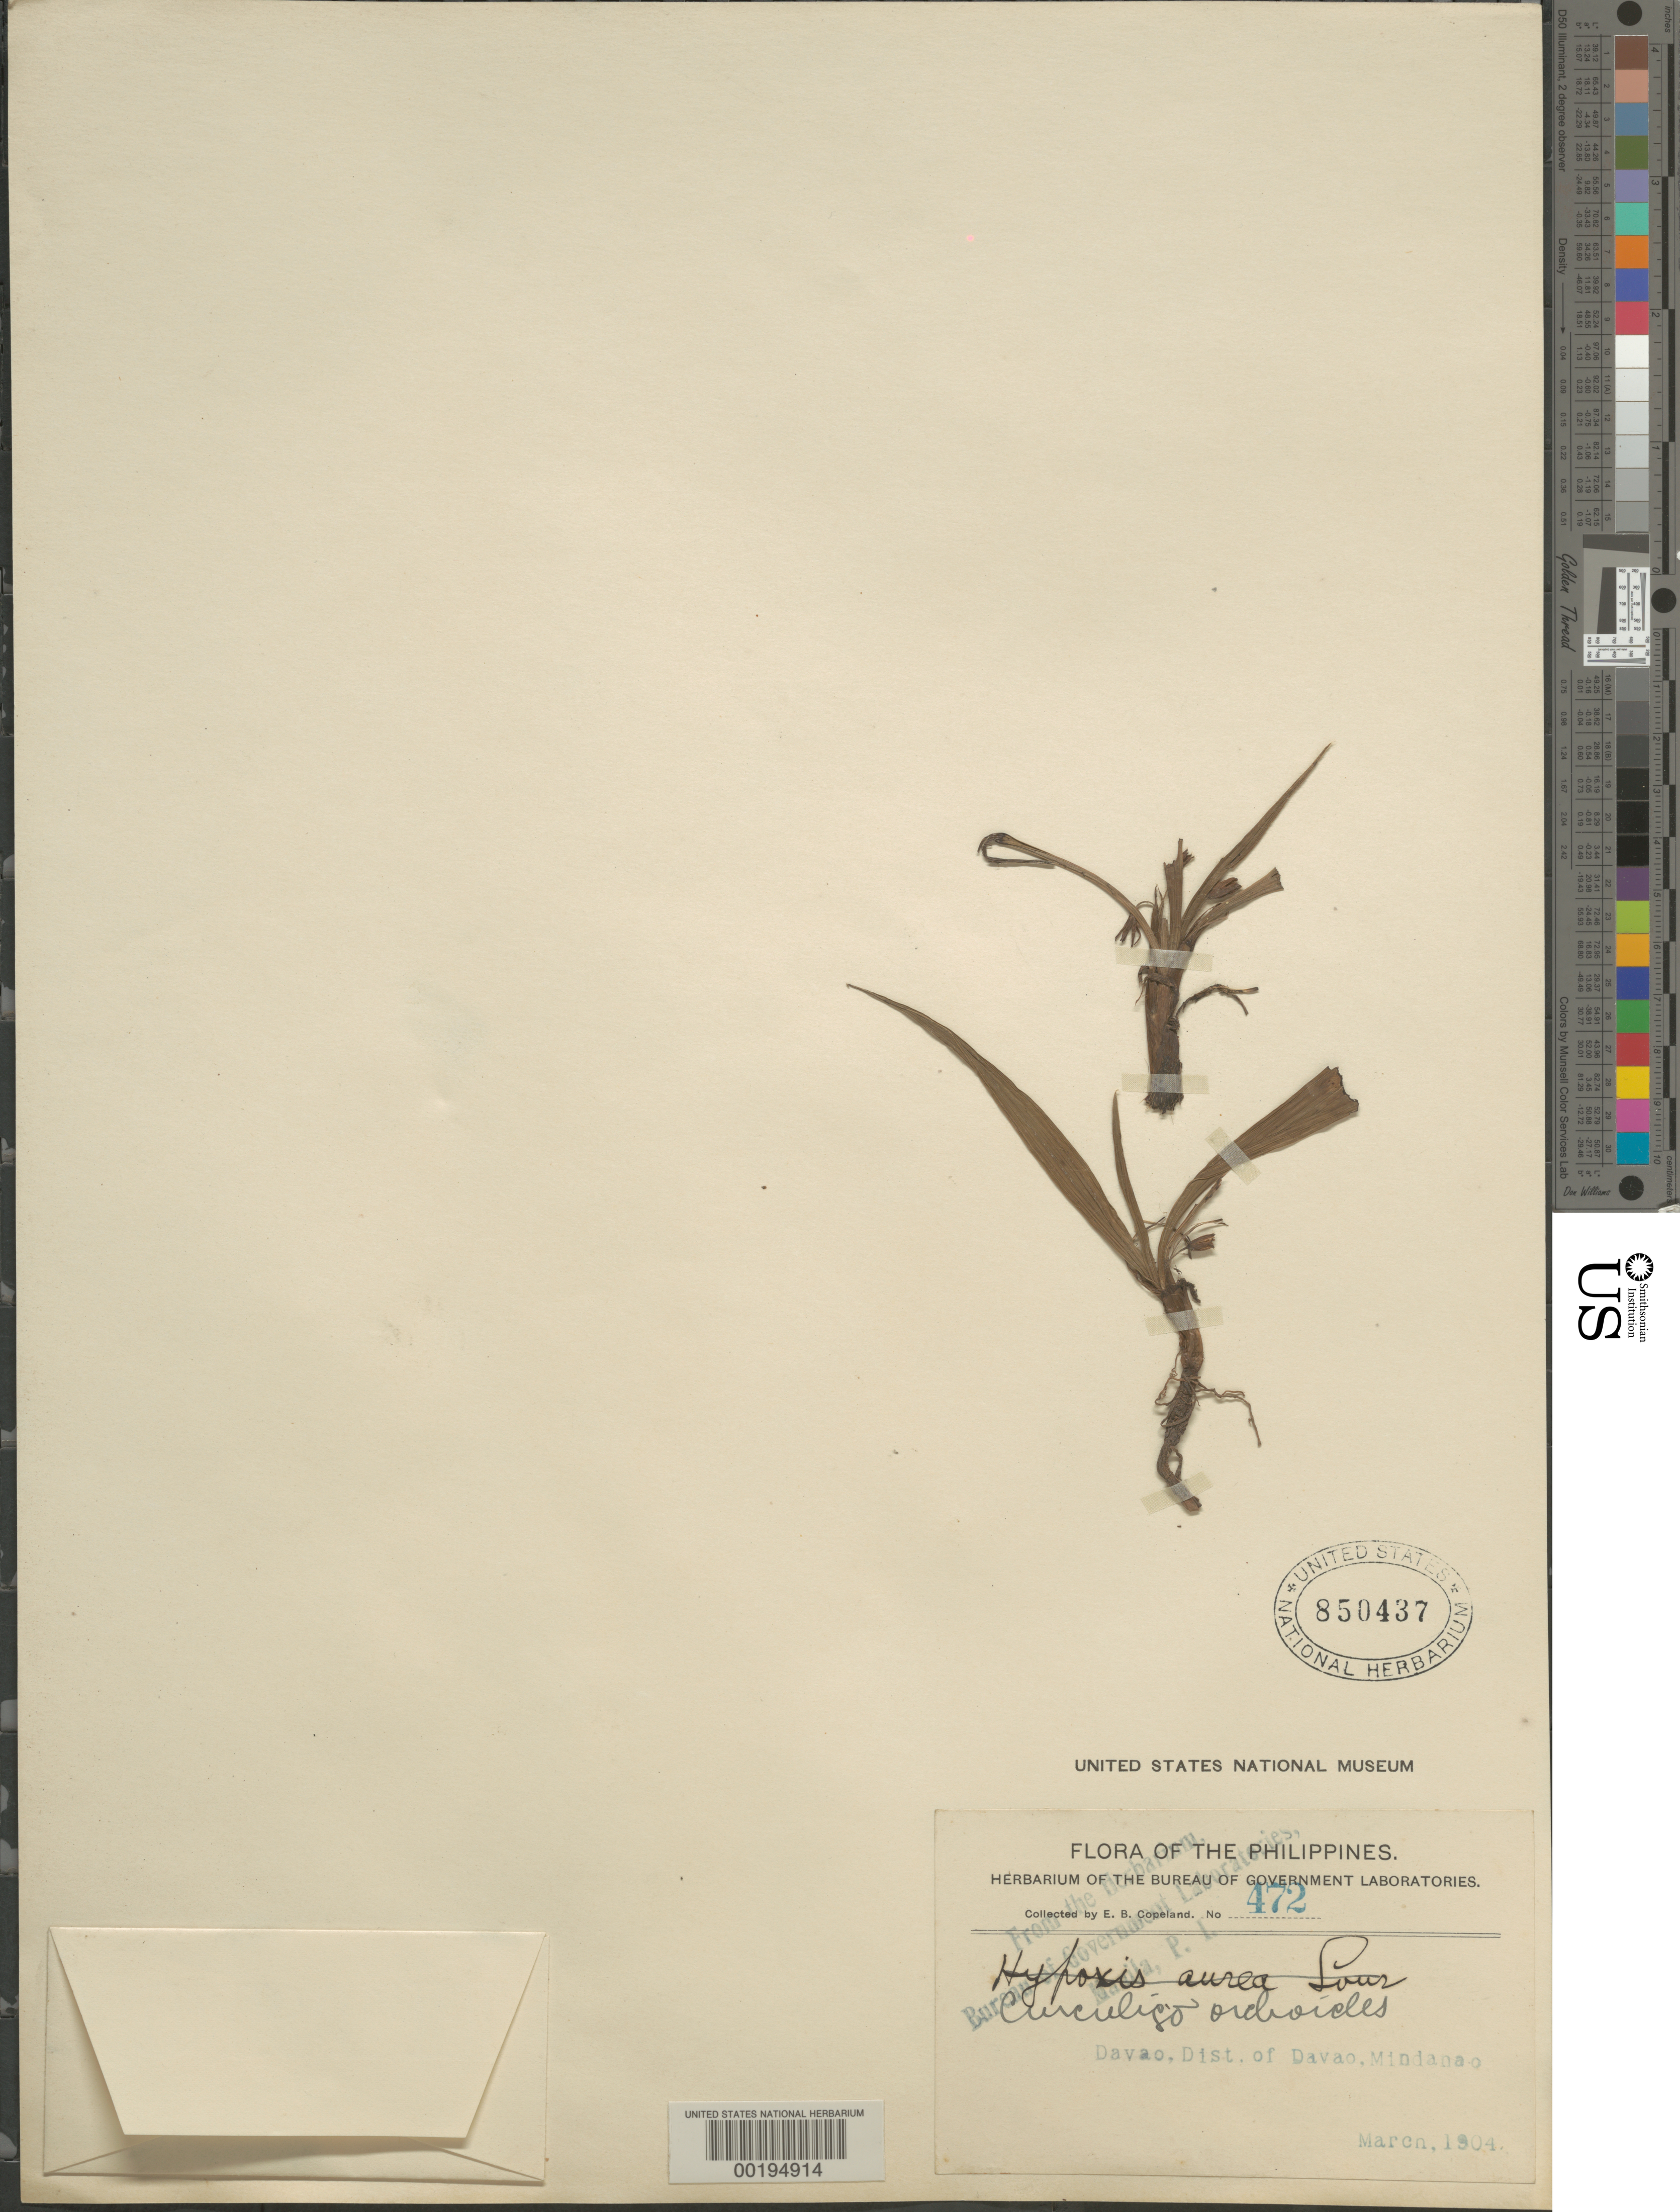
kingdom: Plantae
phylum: Tracheophyta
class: Liliopsida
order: Asparagales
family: Hypoxidaceae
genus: Curculigo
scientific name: Curculigo orchioides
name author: Gaertn.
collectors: E. B. Copeland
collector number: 472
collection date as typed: May 1904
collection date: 1904-05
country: Philippines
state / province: Davao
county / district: Davao del Norte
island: Mindanao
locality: Davao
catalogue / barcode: US 850437